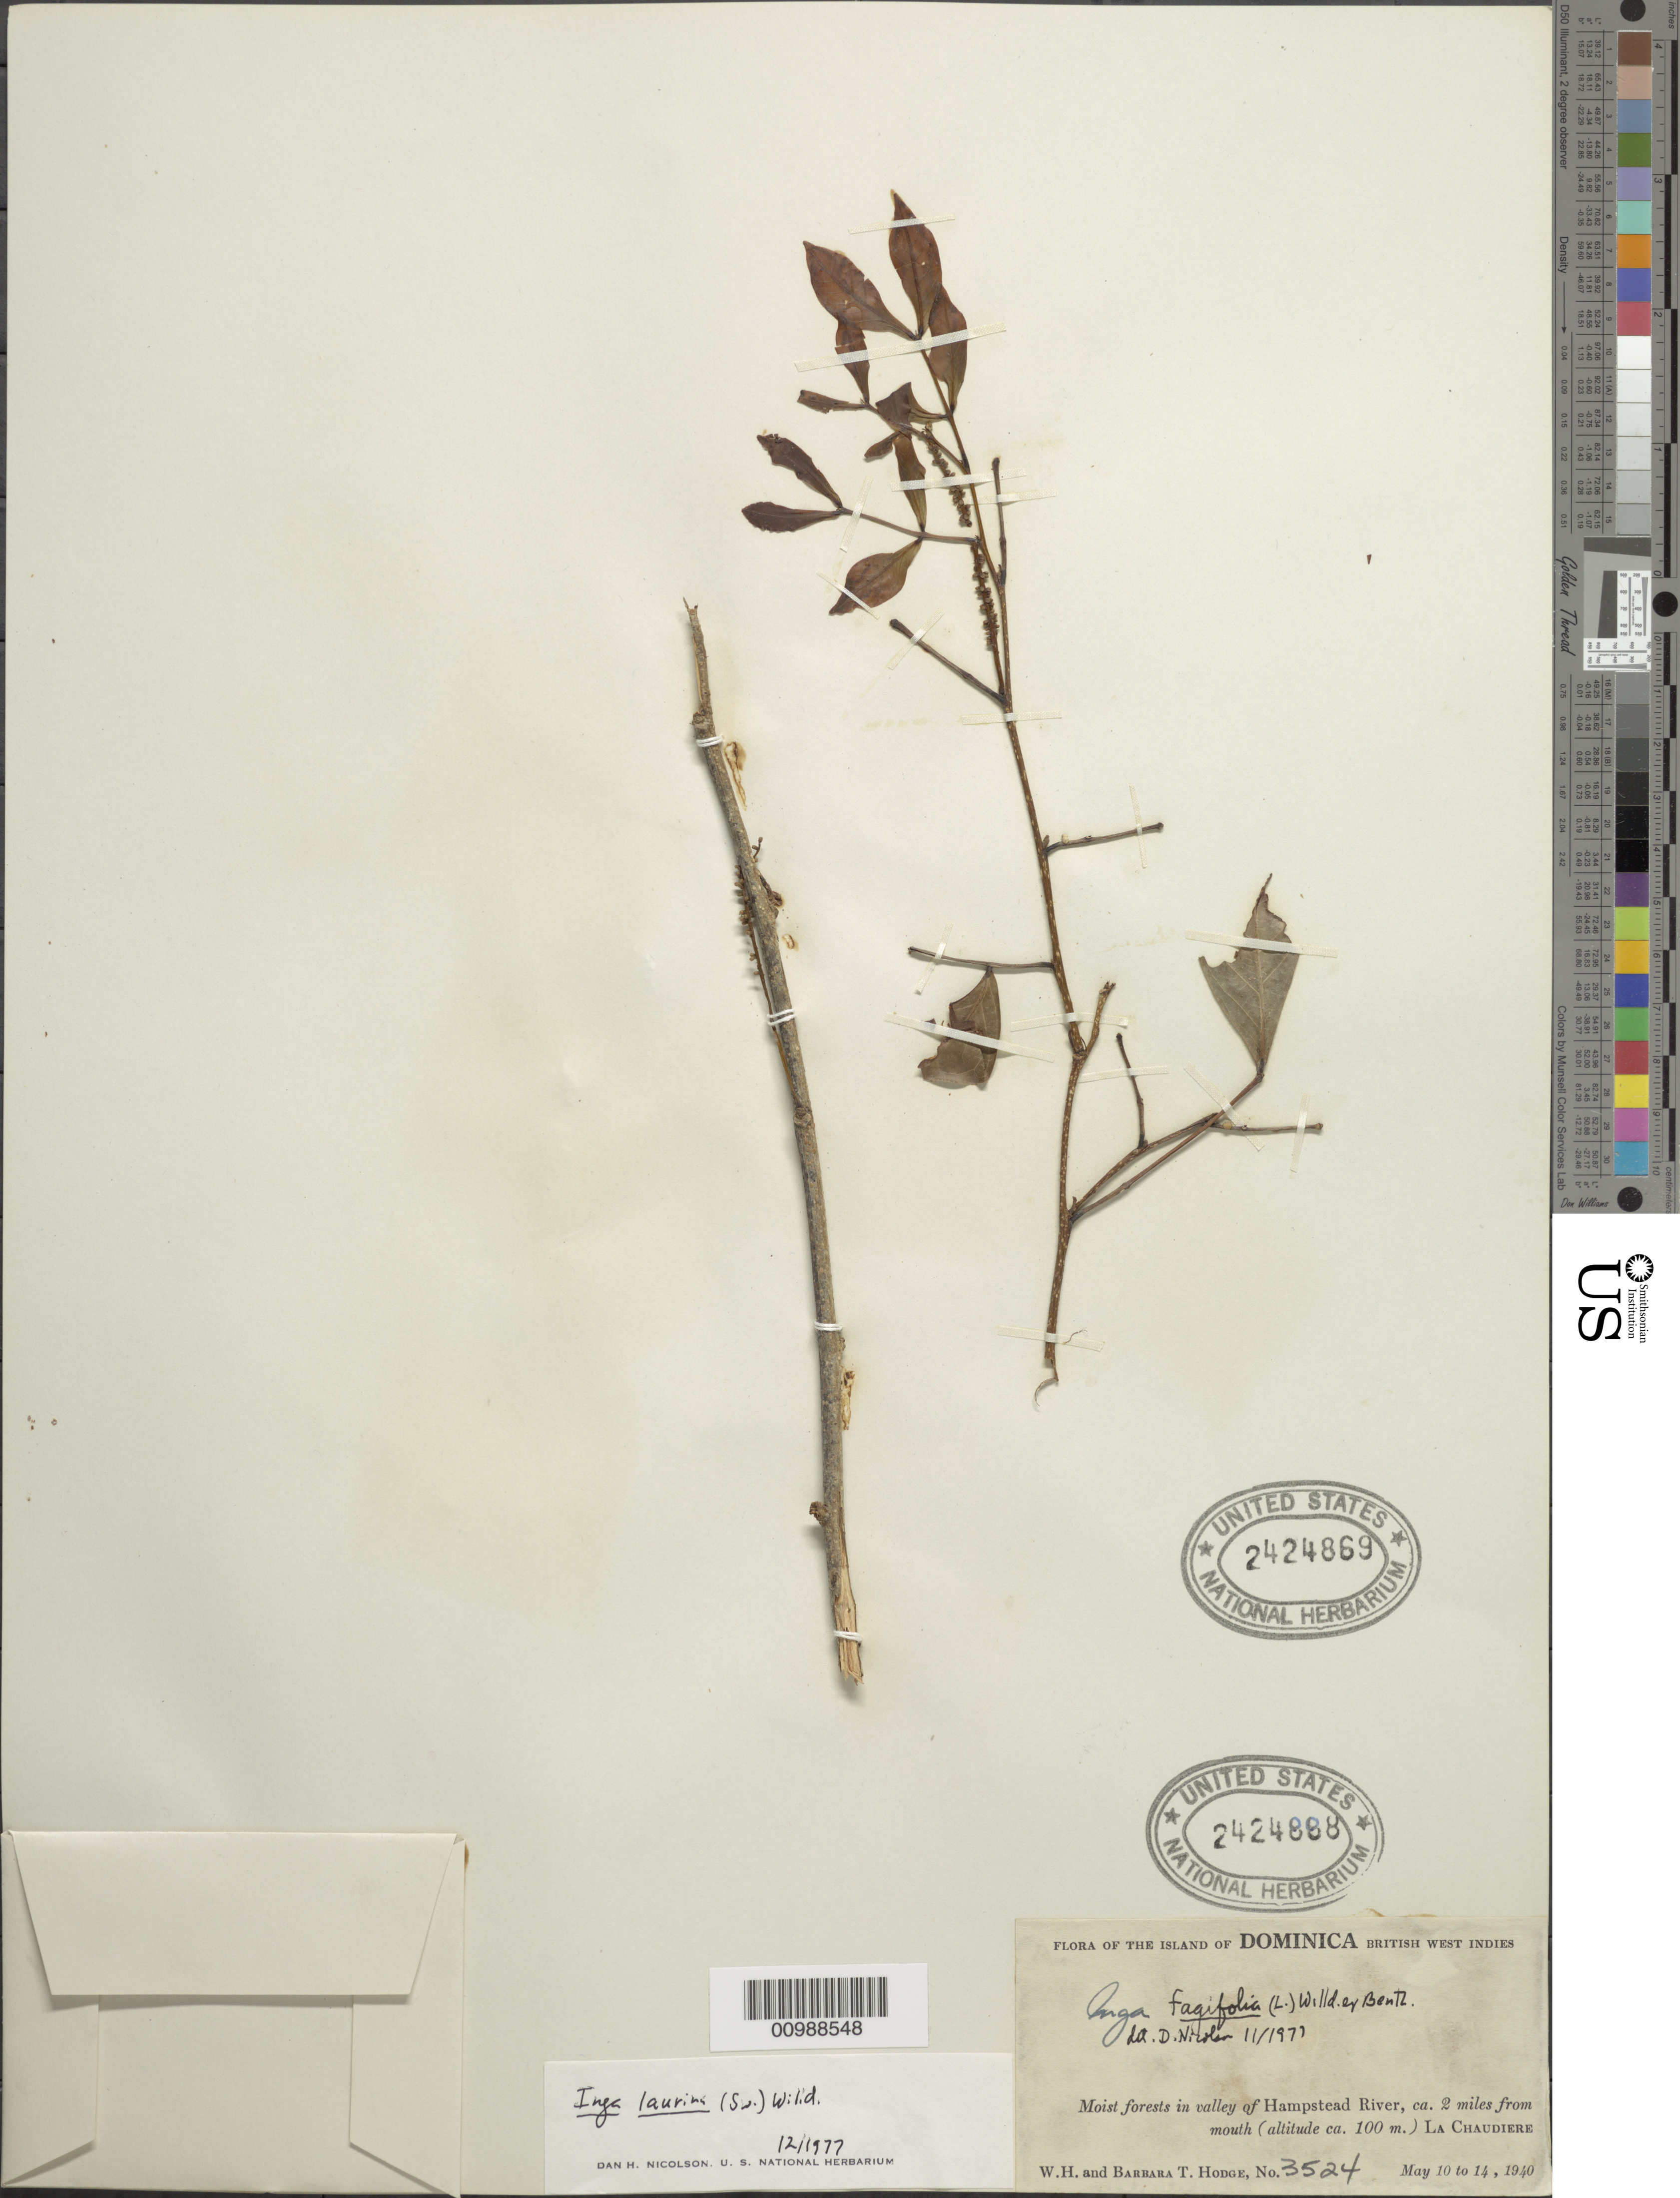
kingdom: Plantae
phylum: Tracheophyta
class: Magnoliopsida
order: Fabales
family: Fabaceae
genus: Inga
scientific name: Inga laurina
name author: (Sw.) Willd.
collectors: W. Hodge & B. Hodge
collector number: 3524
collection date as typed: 10 May 1940 to14 May 1940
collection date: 1940-05-10/1940-05-14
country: Dominica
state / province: St. Andrew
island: Dominica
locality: Valley of Hampstead River, ca. 2 miles from mouth. La Chaudiere.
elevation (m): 100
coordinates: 0 N, 0 E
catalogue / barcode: US 2424869